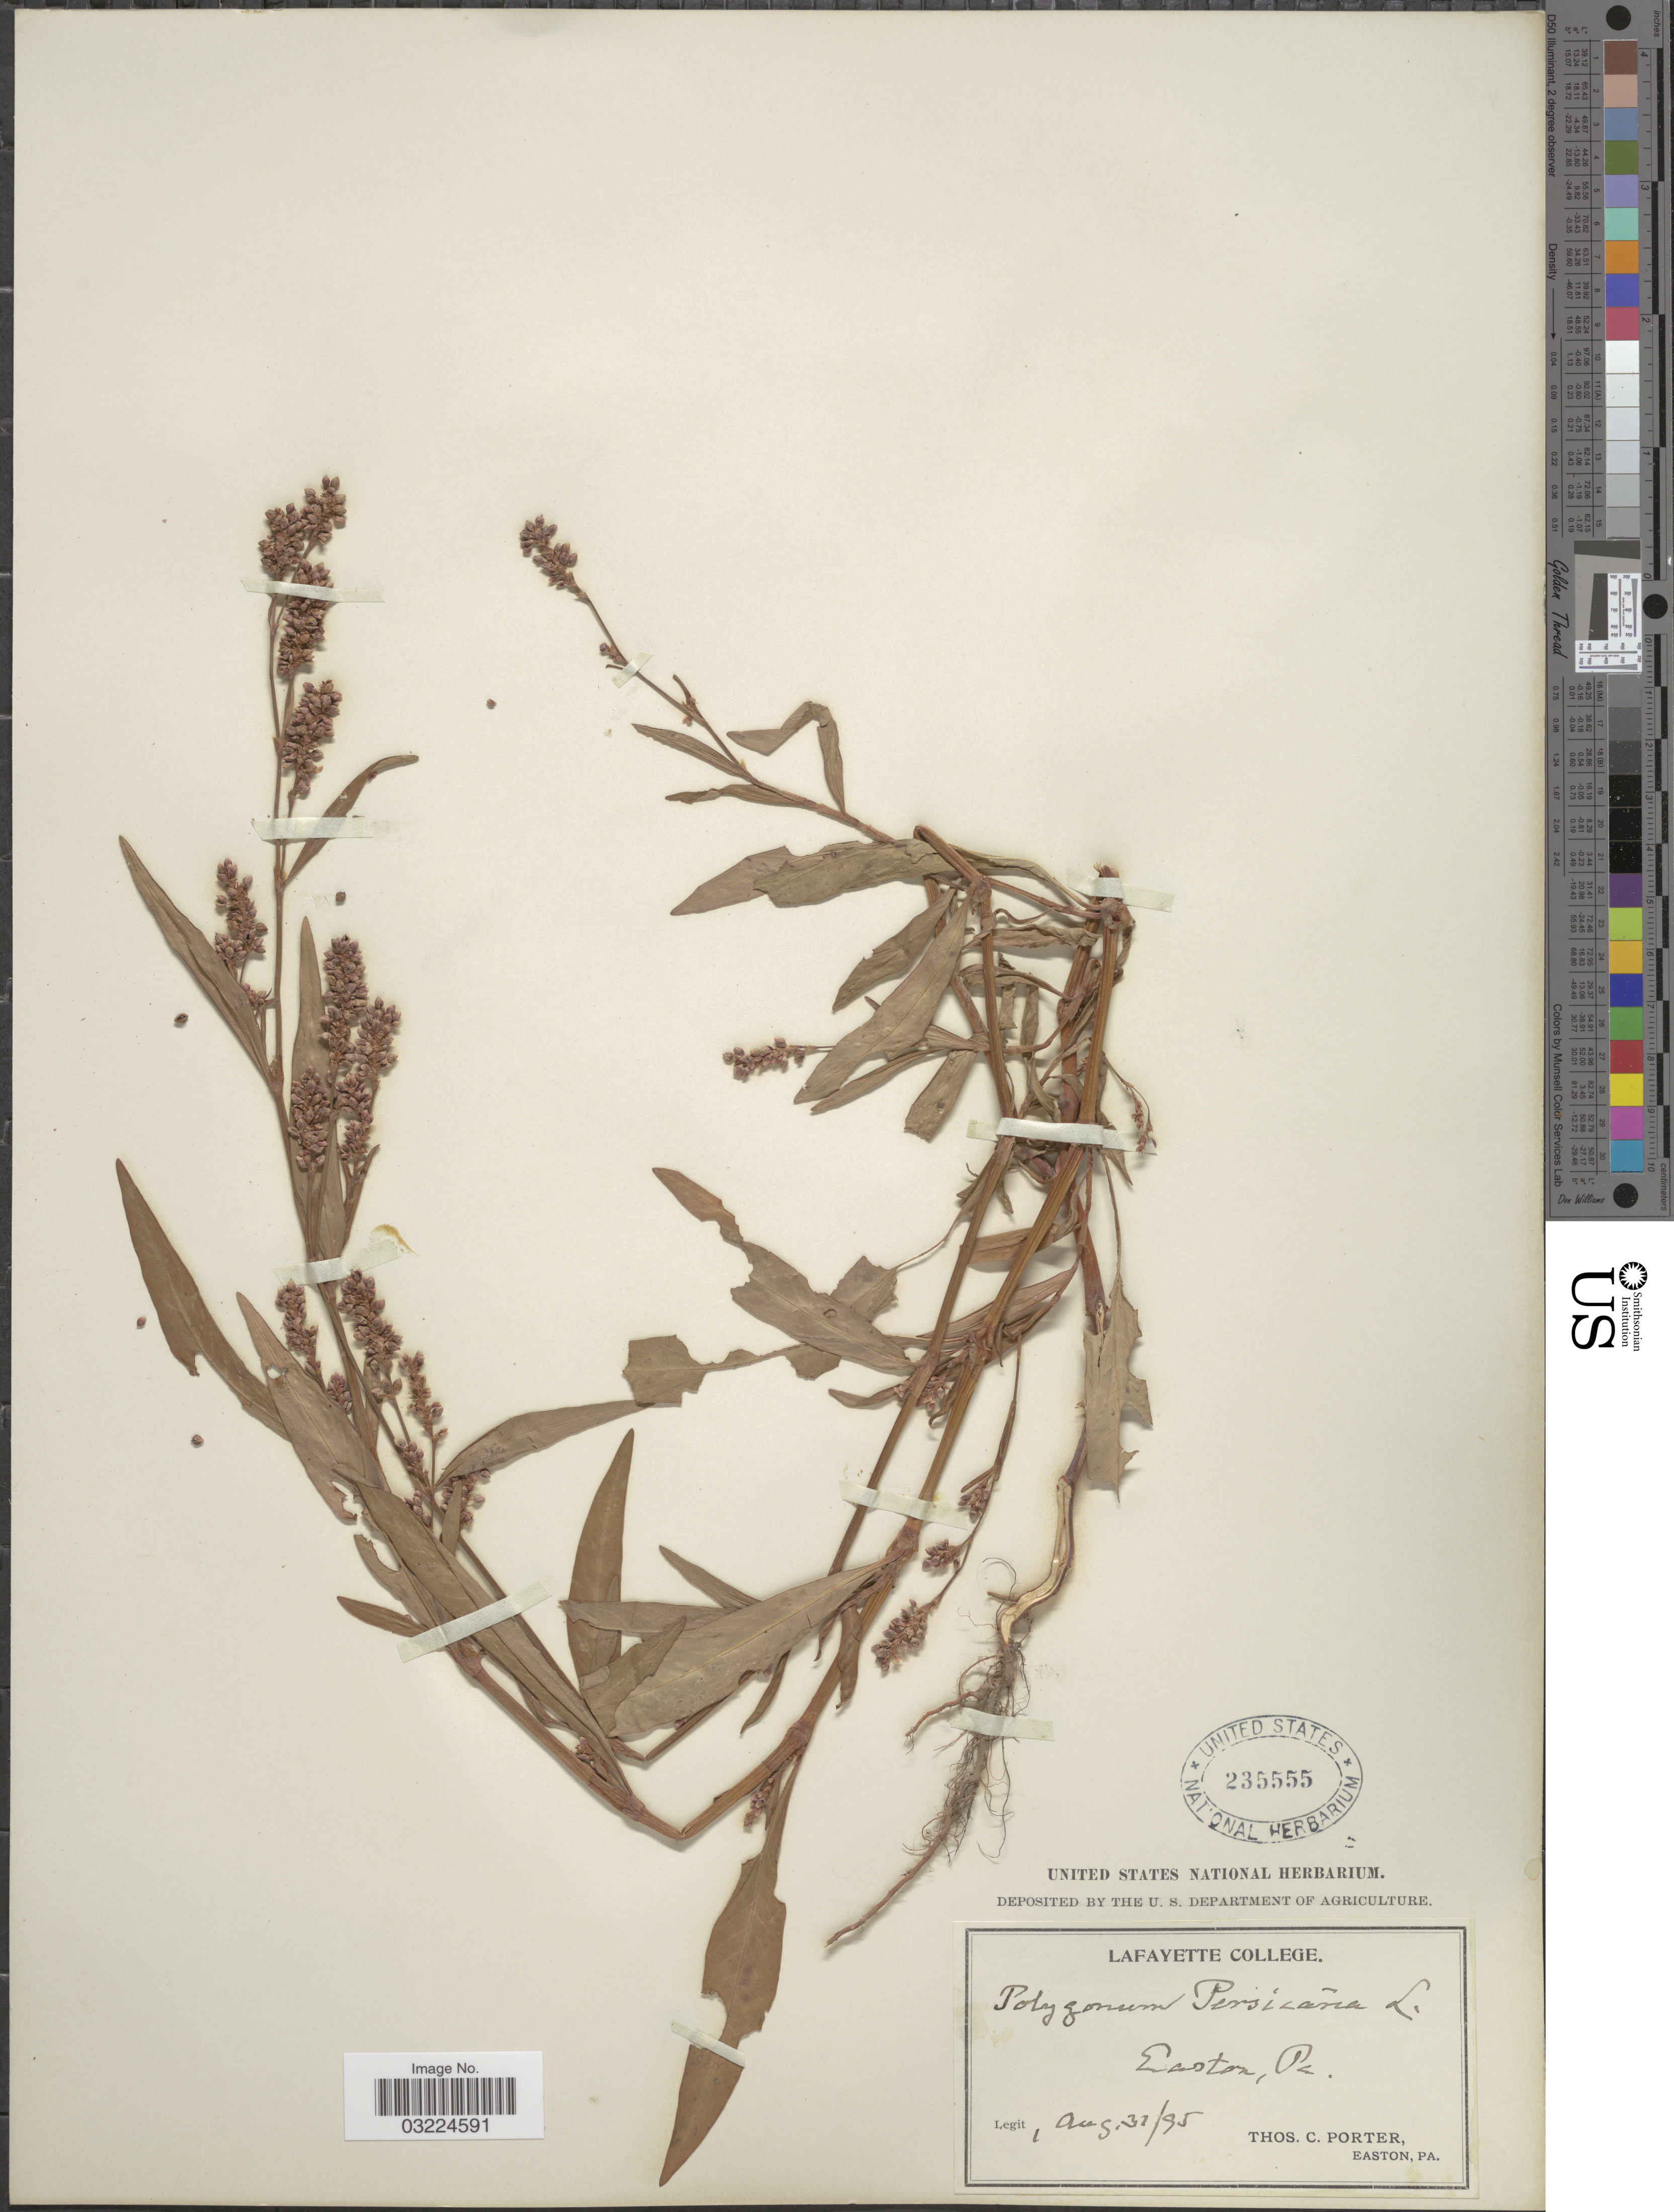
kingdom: Plantae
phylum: Tracheophyta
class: Magnoliopsida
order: Caryophyllales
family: Polygonaceae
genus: Persicaria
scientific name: Persicaria maculosa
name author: S.F. Gray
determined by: Atha, D. E.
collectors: T. Porter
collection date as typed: Transcribed d/m/y: 31/8/95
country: United States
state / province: Pennsylvania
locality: Easton.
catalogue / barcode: US 235555